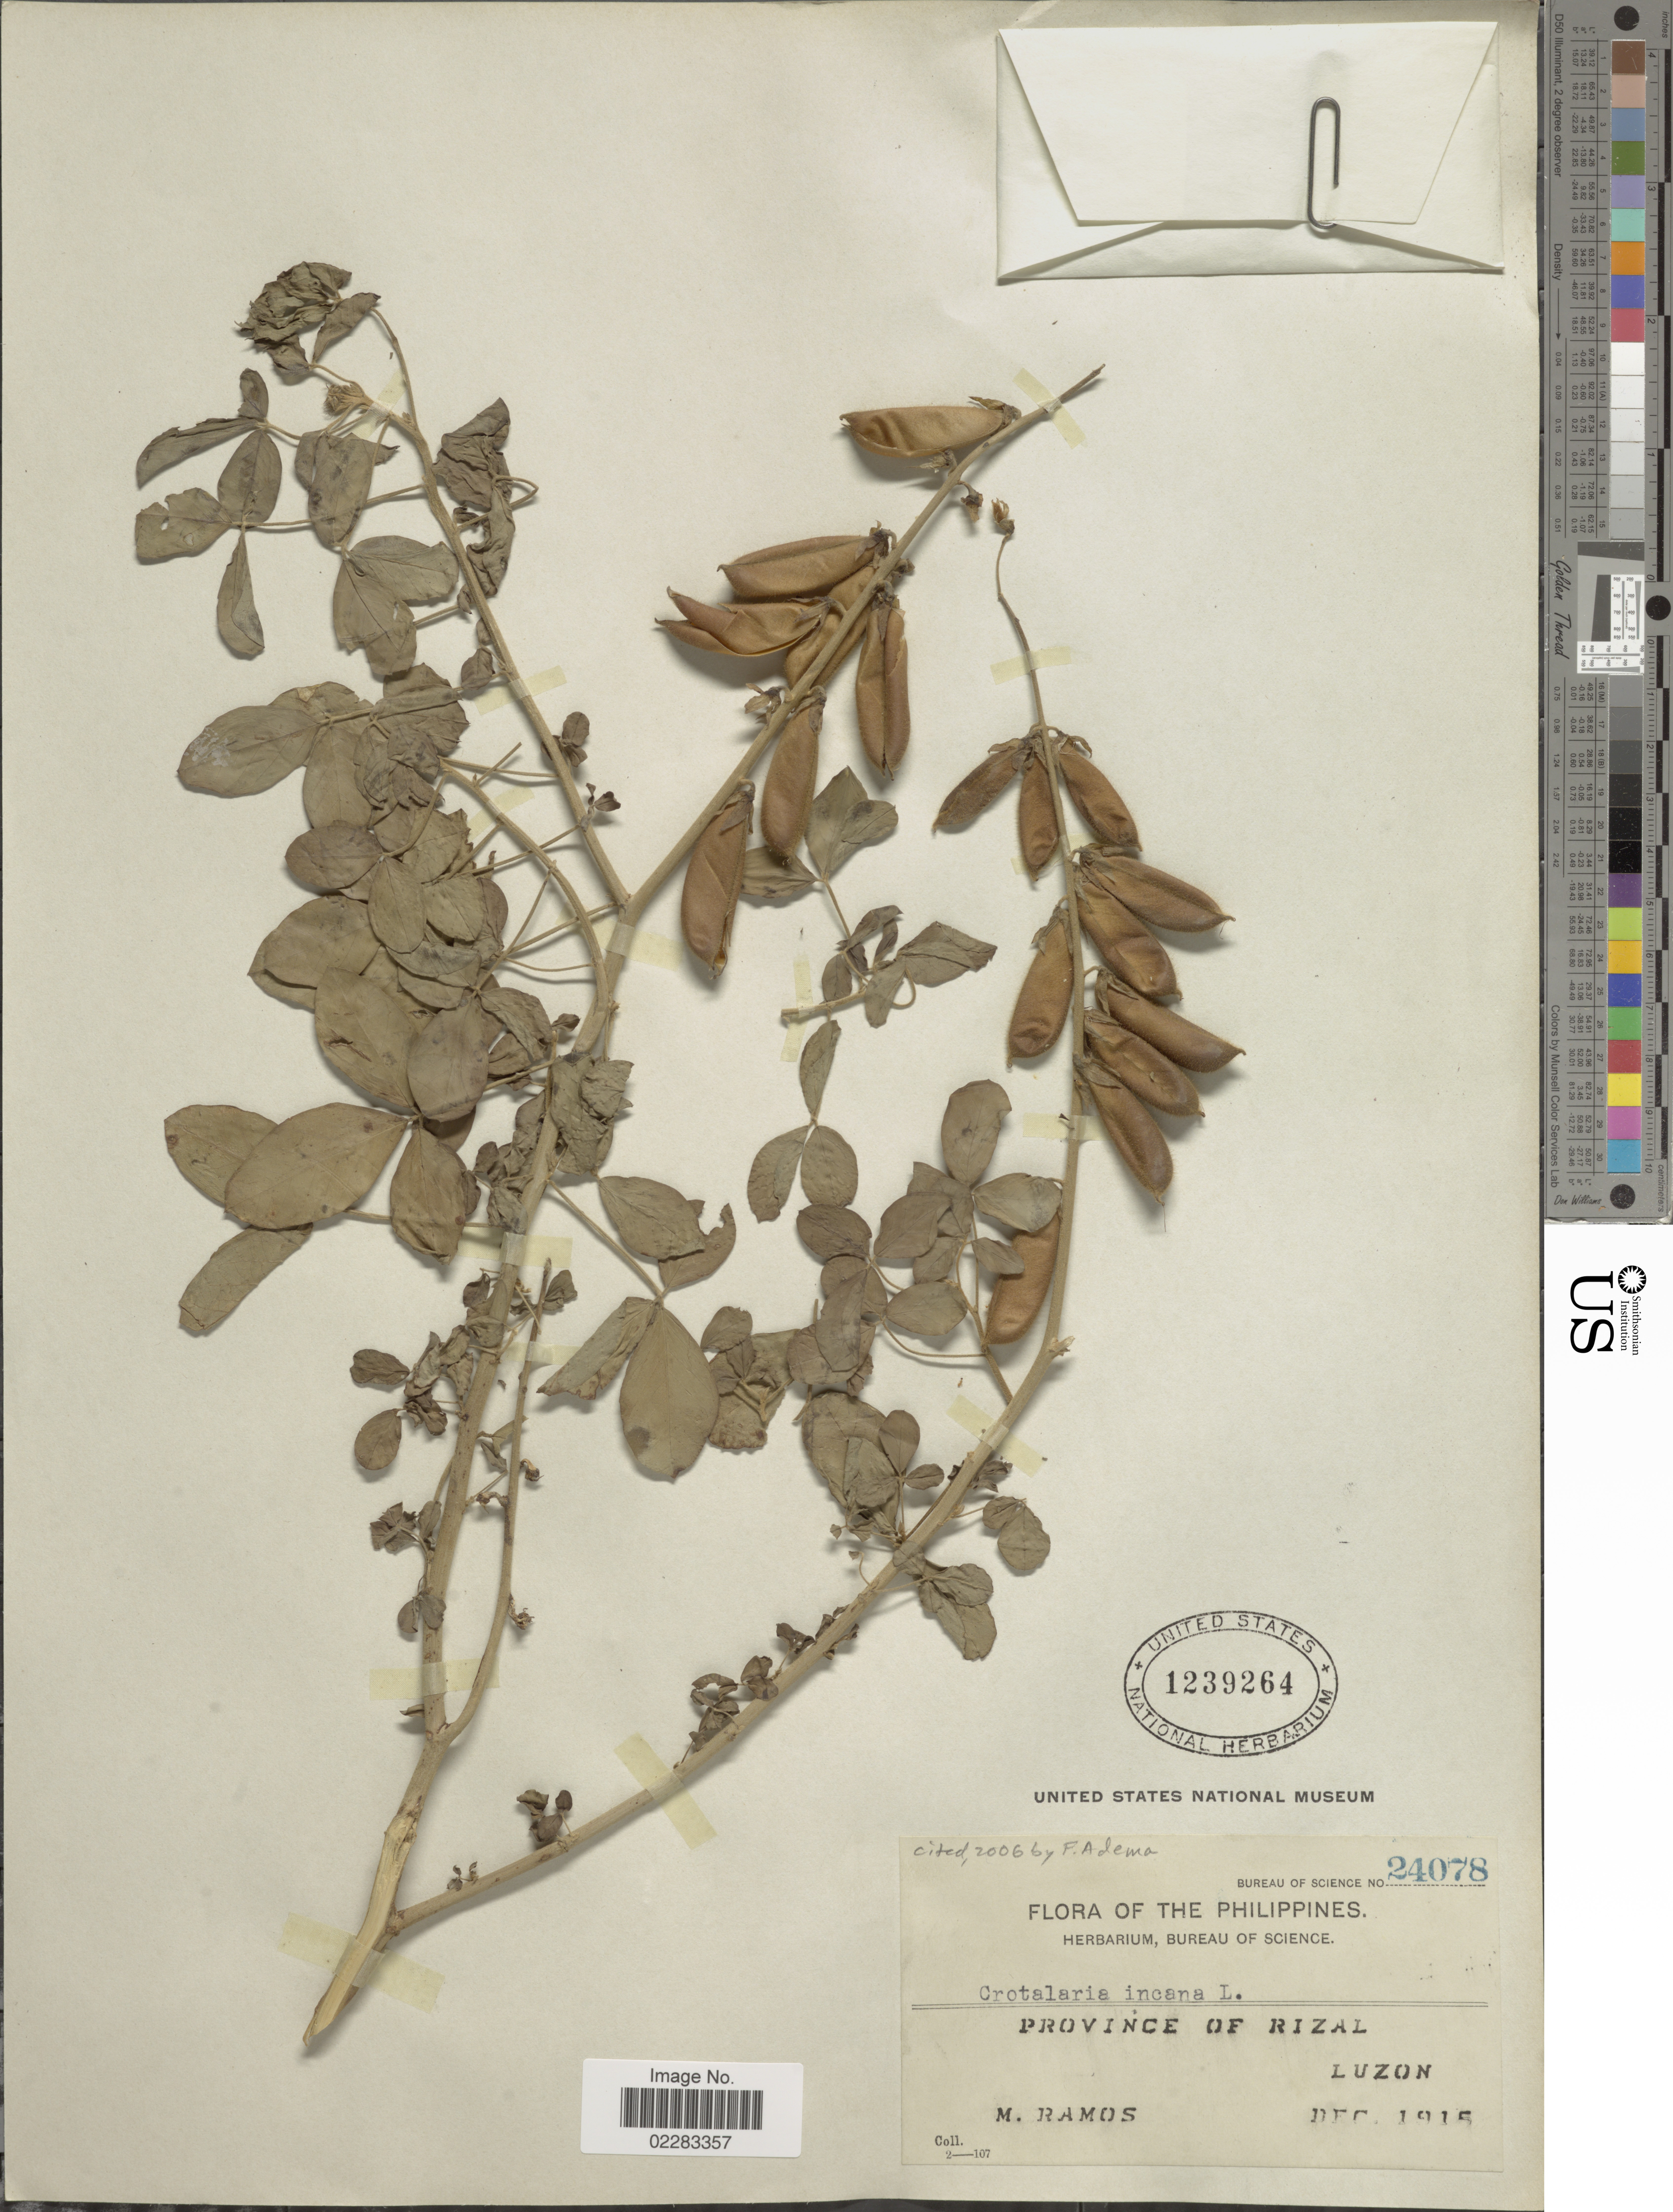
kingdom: Plantae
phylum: Tracheophyta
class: Magnoliopsida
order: Fabales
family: Fabaceae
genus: Crotalaria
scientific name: Crotalaria incana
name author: L.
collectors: M. Ramos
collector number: Bureau of Science 24078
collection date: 1915-12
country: Philippines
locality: Province of Rizal, Luzon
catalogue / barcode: US 1239264